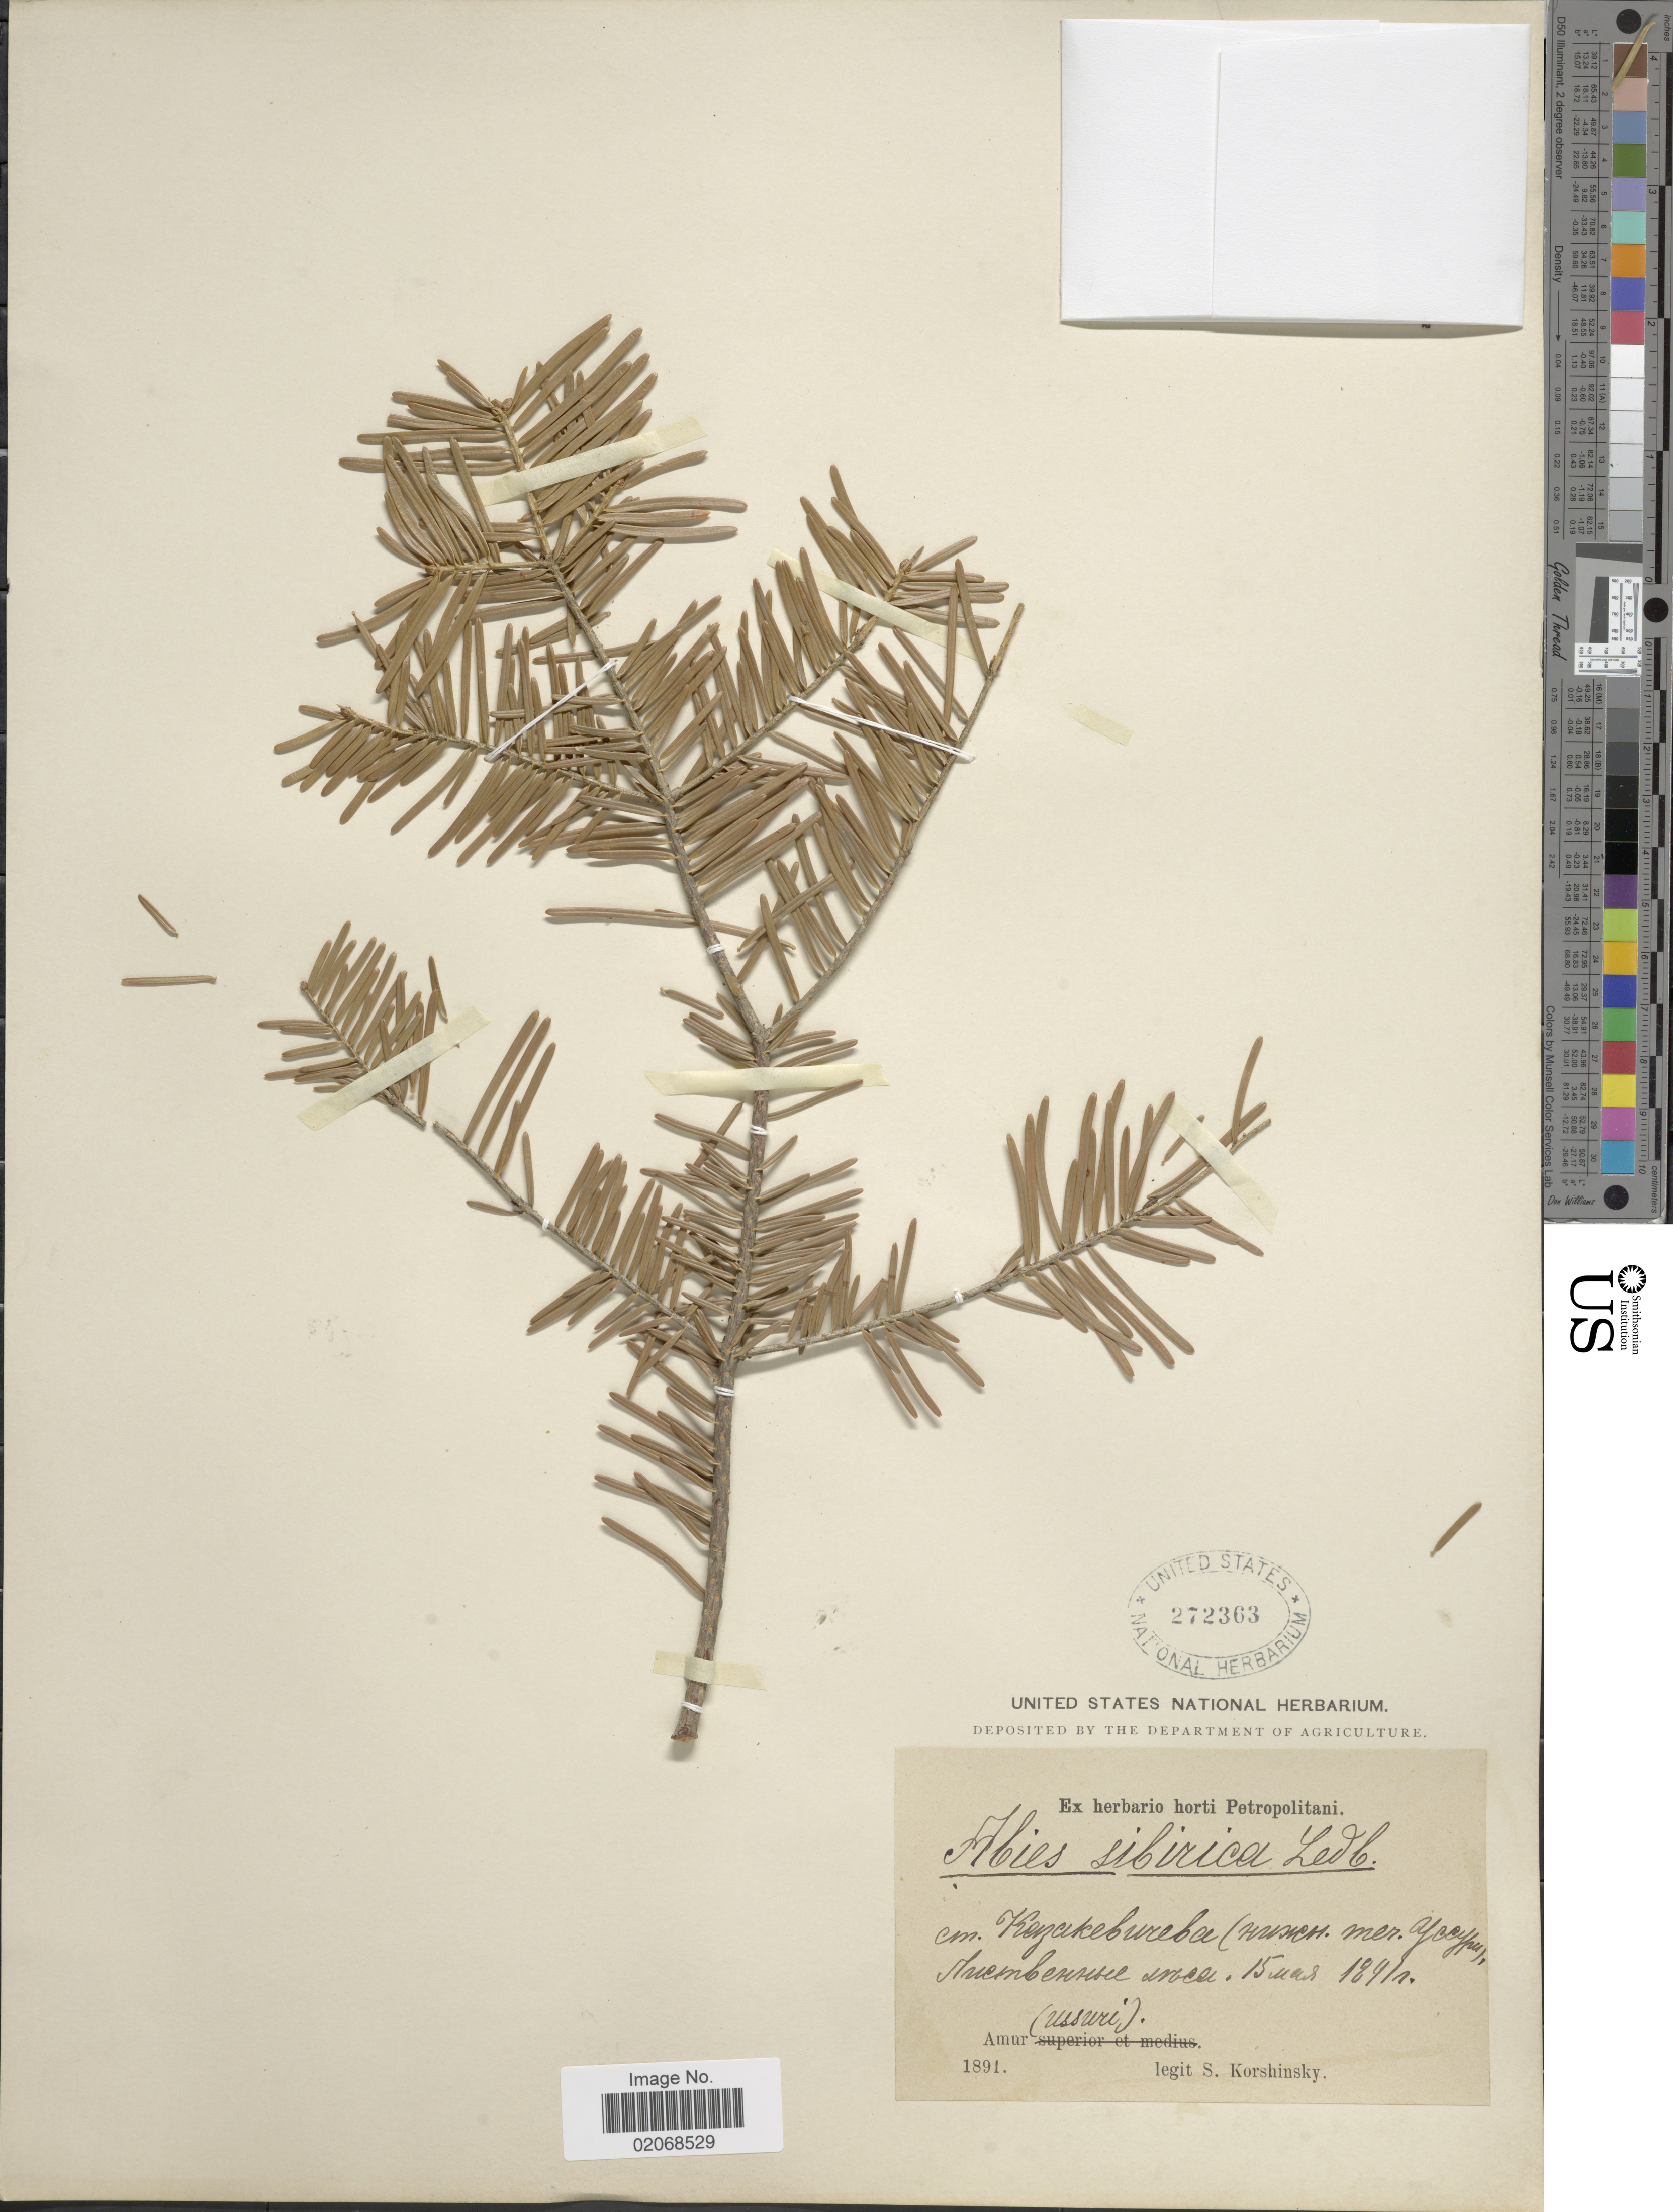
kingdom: Plantae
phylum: Tracheophyta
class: Pinopsida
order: Pinales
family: Pinaceae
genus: Abies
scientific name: Abies sibirica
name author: Ledeb.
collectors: S. I. Korshinsky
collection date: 1891-03-15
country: Russian Federation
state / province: Amur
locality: (Ussuri)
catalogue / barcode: US 272363